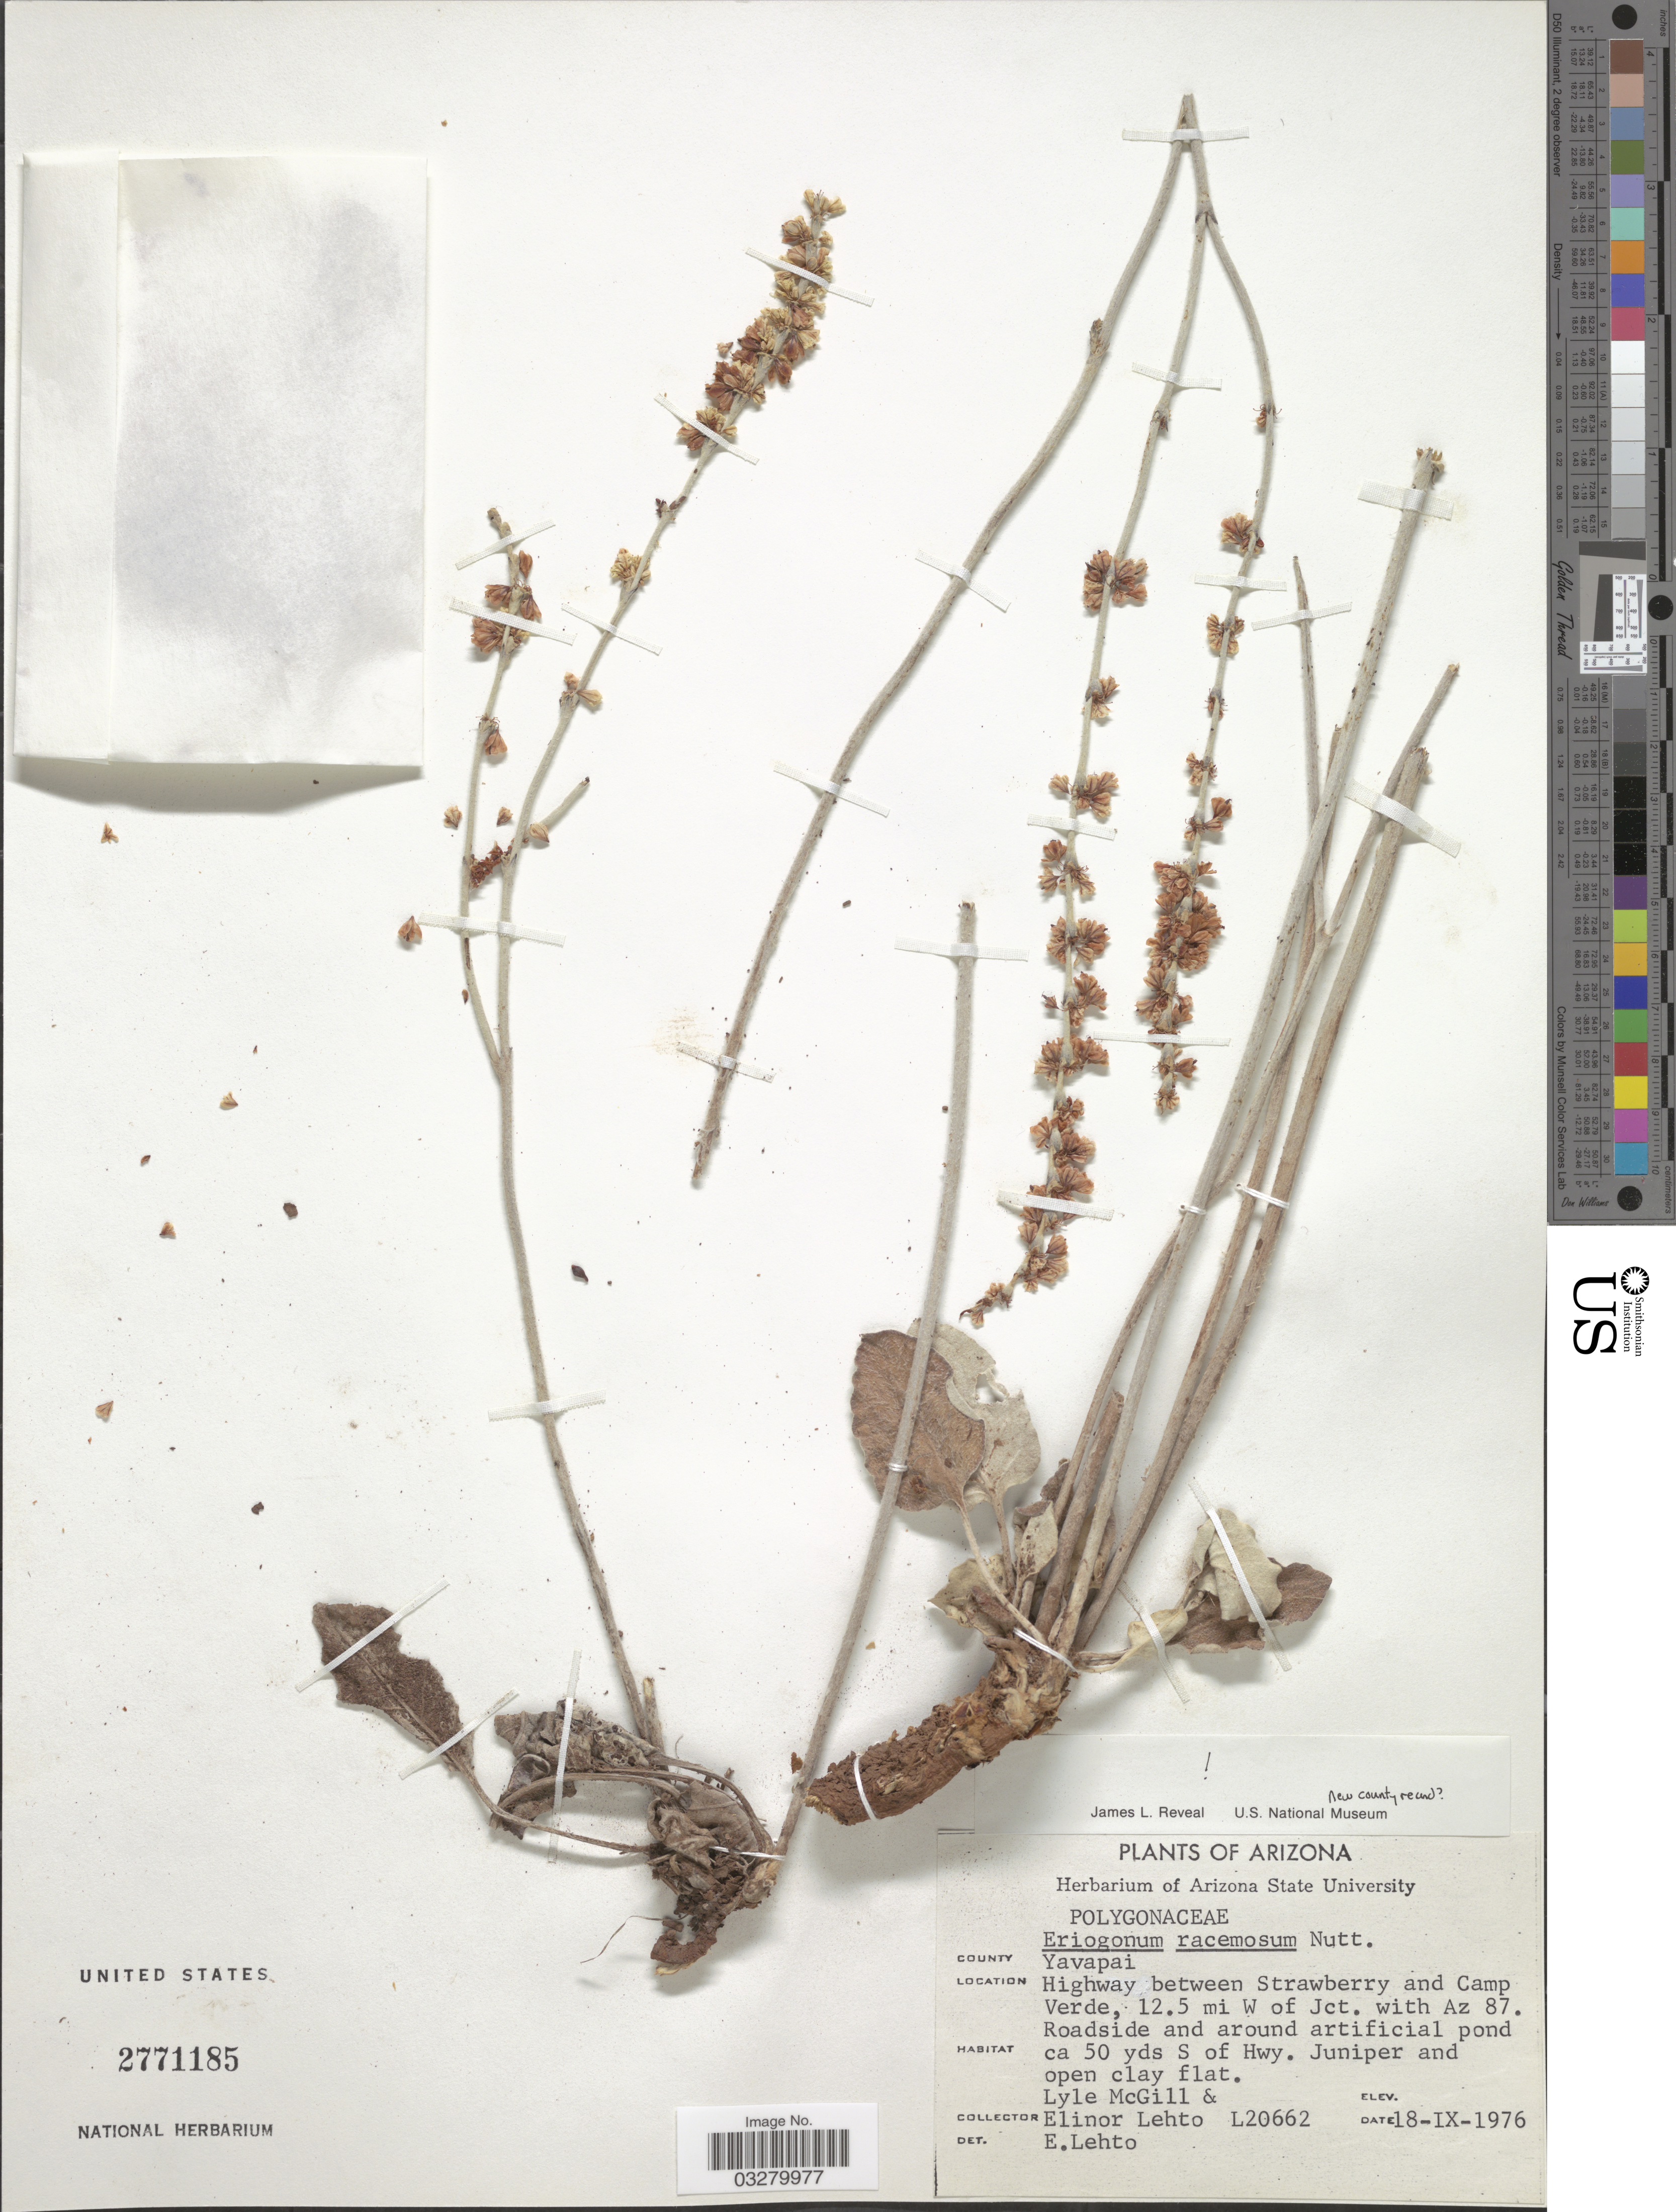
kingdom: Plantae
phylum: Tracheophyta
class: Magnoliopsida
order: Caryophyllales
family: Polygonaceae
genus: Eriogonum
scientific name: Eriogonum racemosum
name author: Nutt.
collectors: L. McGill & E. Lehto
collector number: L20662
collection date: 1976-09-18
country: United States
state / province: Arizona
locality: County Yavapai, Highway between Strawberry and Camp Verde, 12.5 mi W of Jct. with Az 87. Roadside and around artificial pond ca 50 yds S of Hwy. Juniper and open clay flat.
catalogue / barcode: US 2771185